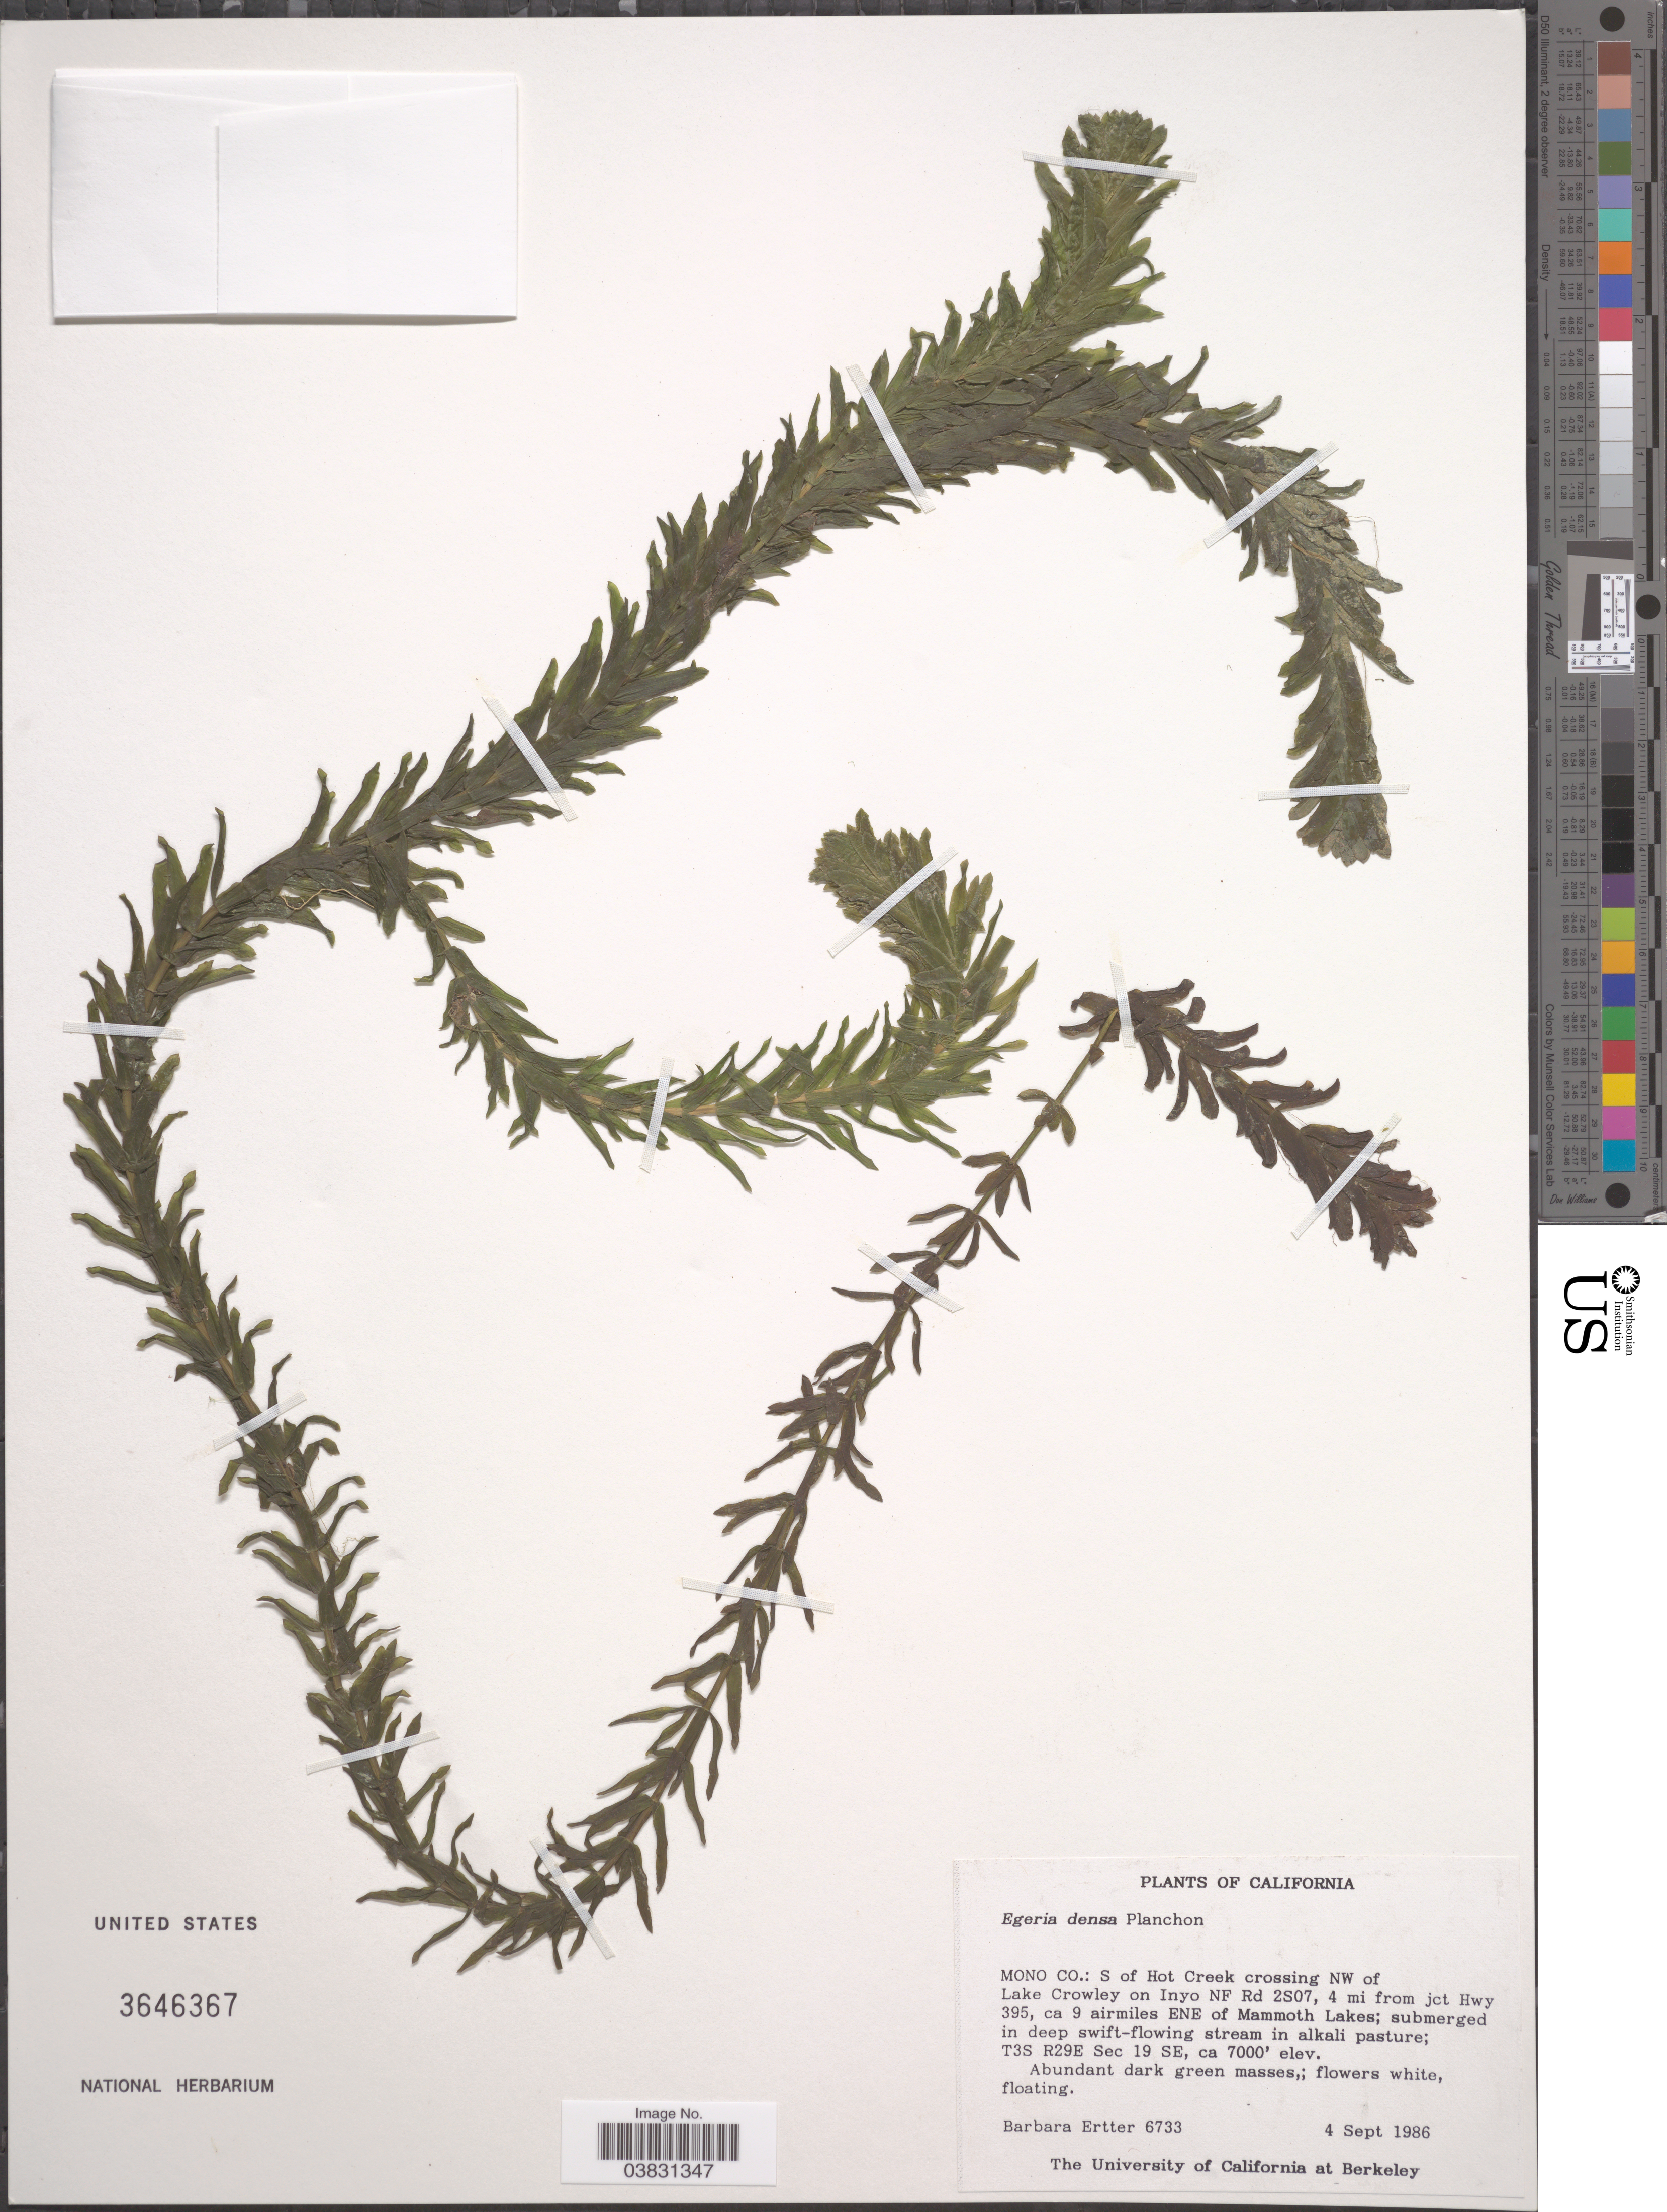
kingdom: Plantae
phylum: Tracheophyta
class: Liliopsida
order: Alismatales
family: Hydrocharitaceae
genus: Egeria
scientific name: Egeria densa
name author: Planch.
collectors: B. Ertter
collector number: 6733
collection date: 1986-09-04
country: United States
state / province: California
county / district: Mono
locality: Mono Co.: S of Hot Creek crossing NW of Lake Crowley on Inyo NF Rd 2S07, 4 mi from jct Hwy 395, ca 9 airmiles ENE of Mammoth Lakes; T3S R29E Sec 19 SE.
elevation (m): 2134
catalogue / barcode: US 3646367